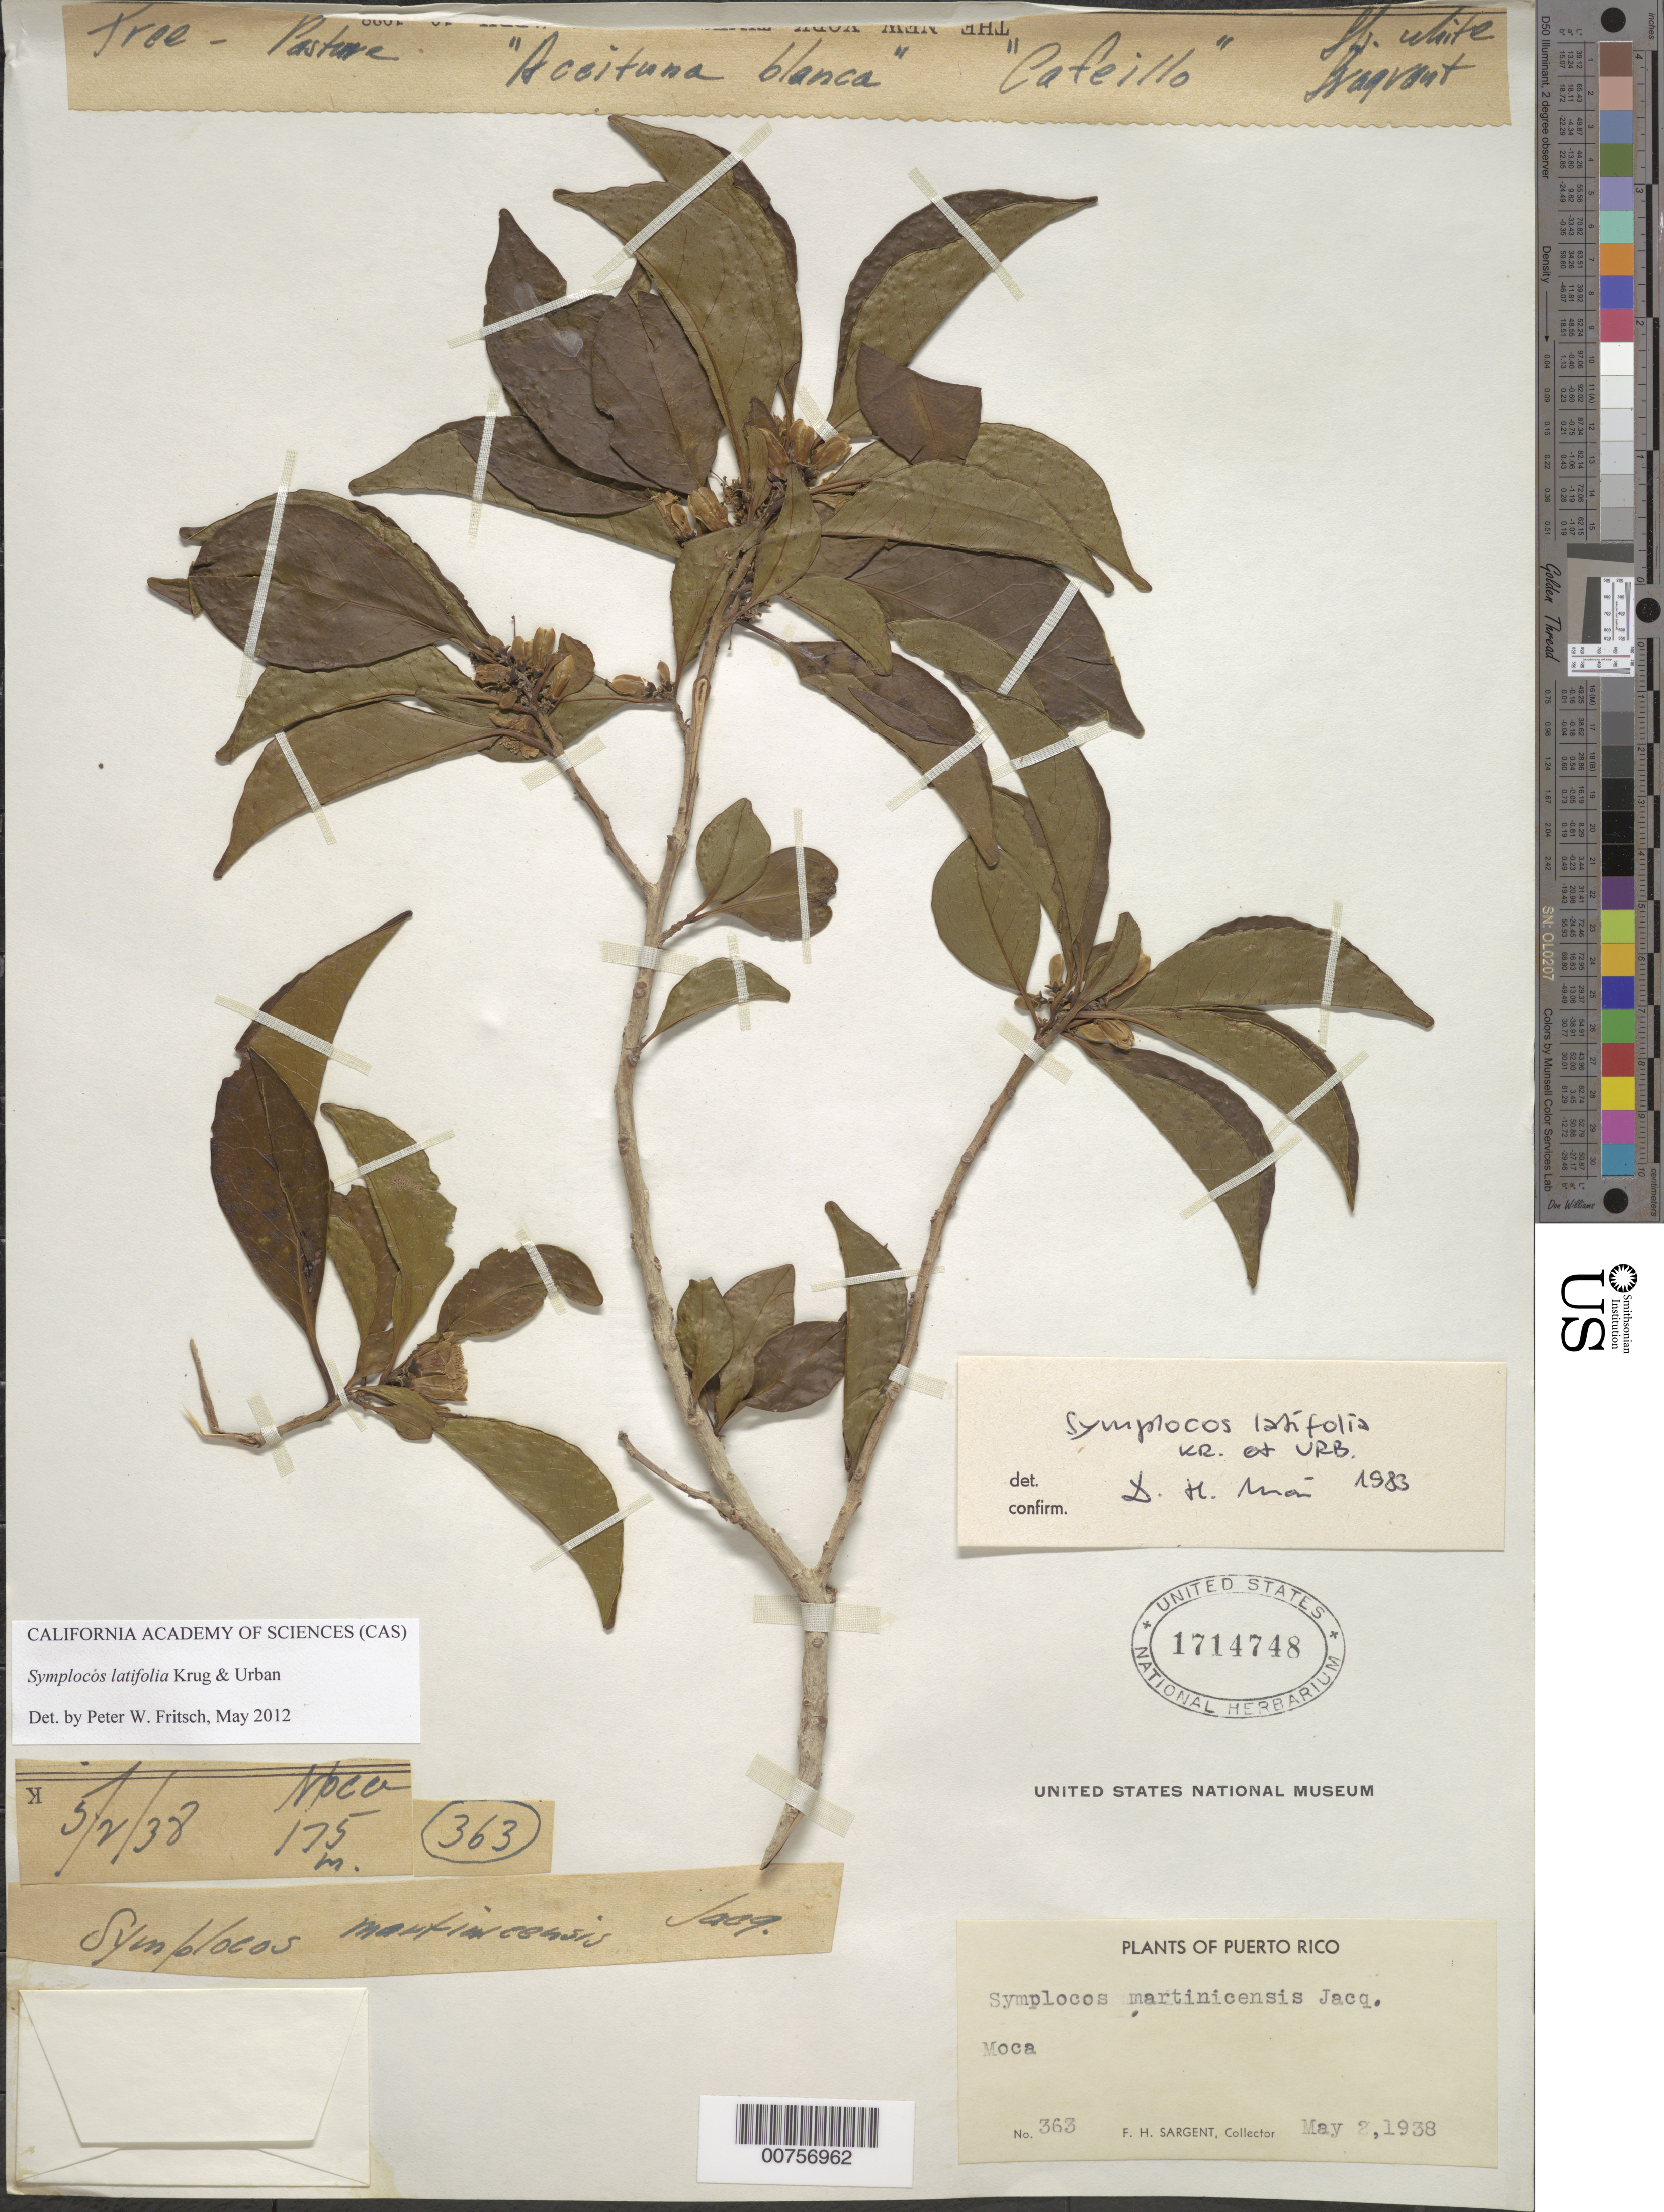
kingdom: Plantae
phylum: Tracheophyta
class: Magnoliopsida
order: Ericales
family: Symplocaceae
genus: Symplocos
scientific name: Symplocos latifolia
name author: Krug & Urb.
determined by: Fritsch, Peter W.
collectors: F. H. Sargent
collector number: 363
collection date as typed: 02 May 1938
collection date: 1938-05-02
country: Puerto Rico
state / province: Moca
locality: Moca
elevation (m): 175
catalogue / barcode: US 1714748